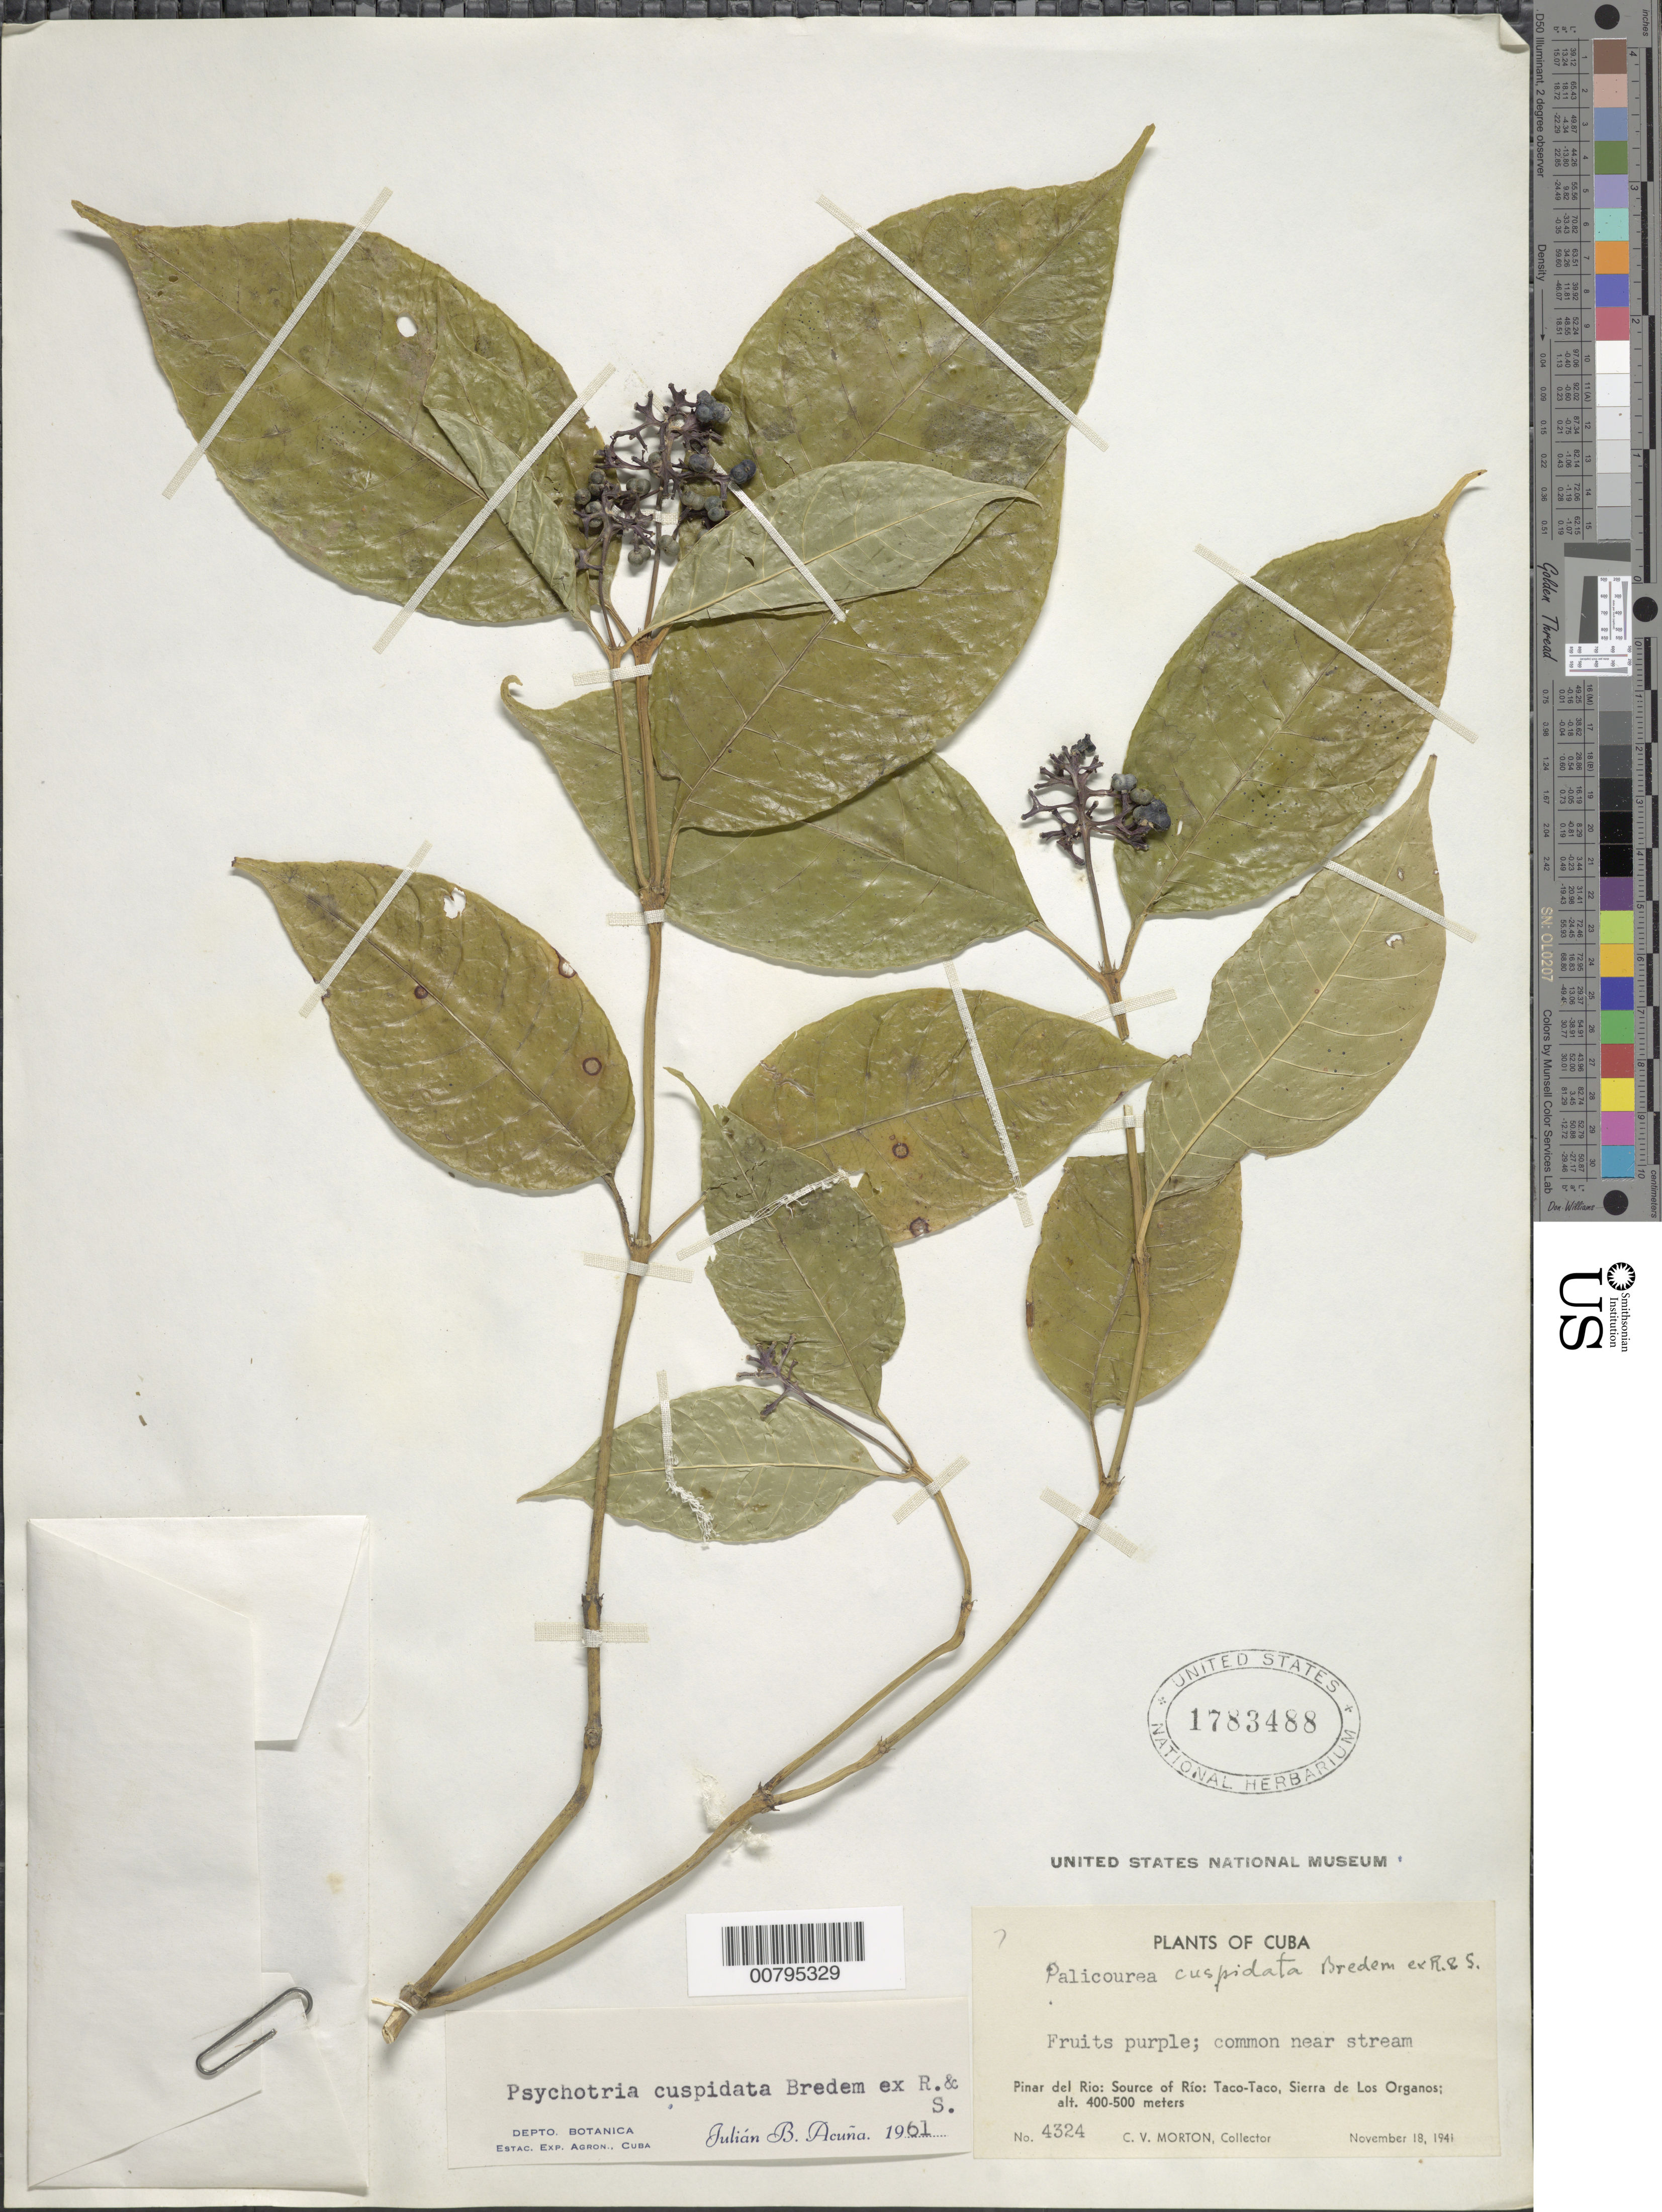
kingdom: Plantae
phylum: Tracheophyta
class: Magnoliopsida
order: Gentianales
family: Rubiaceae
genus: Psychotria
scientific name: Psychotria cuspidata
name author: Bredem. ex Schult.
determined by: Acuña, J. B.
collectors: C. V. Morton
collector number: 4324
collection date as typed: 18 Nov 1941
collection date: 1941-11-18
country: Cuba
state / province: Pinar del Río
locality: Source of Rio: Taco-Taco, Sierra de Los Organos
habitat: Near stream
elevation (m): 400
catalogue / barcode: US 1783488